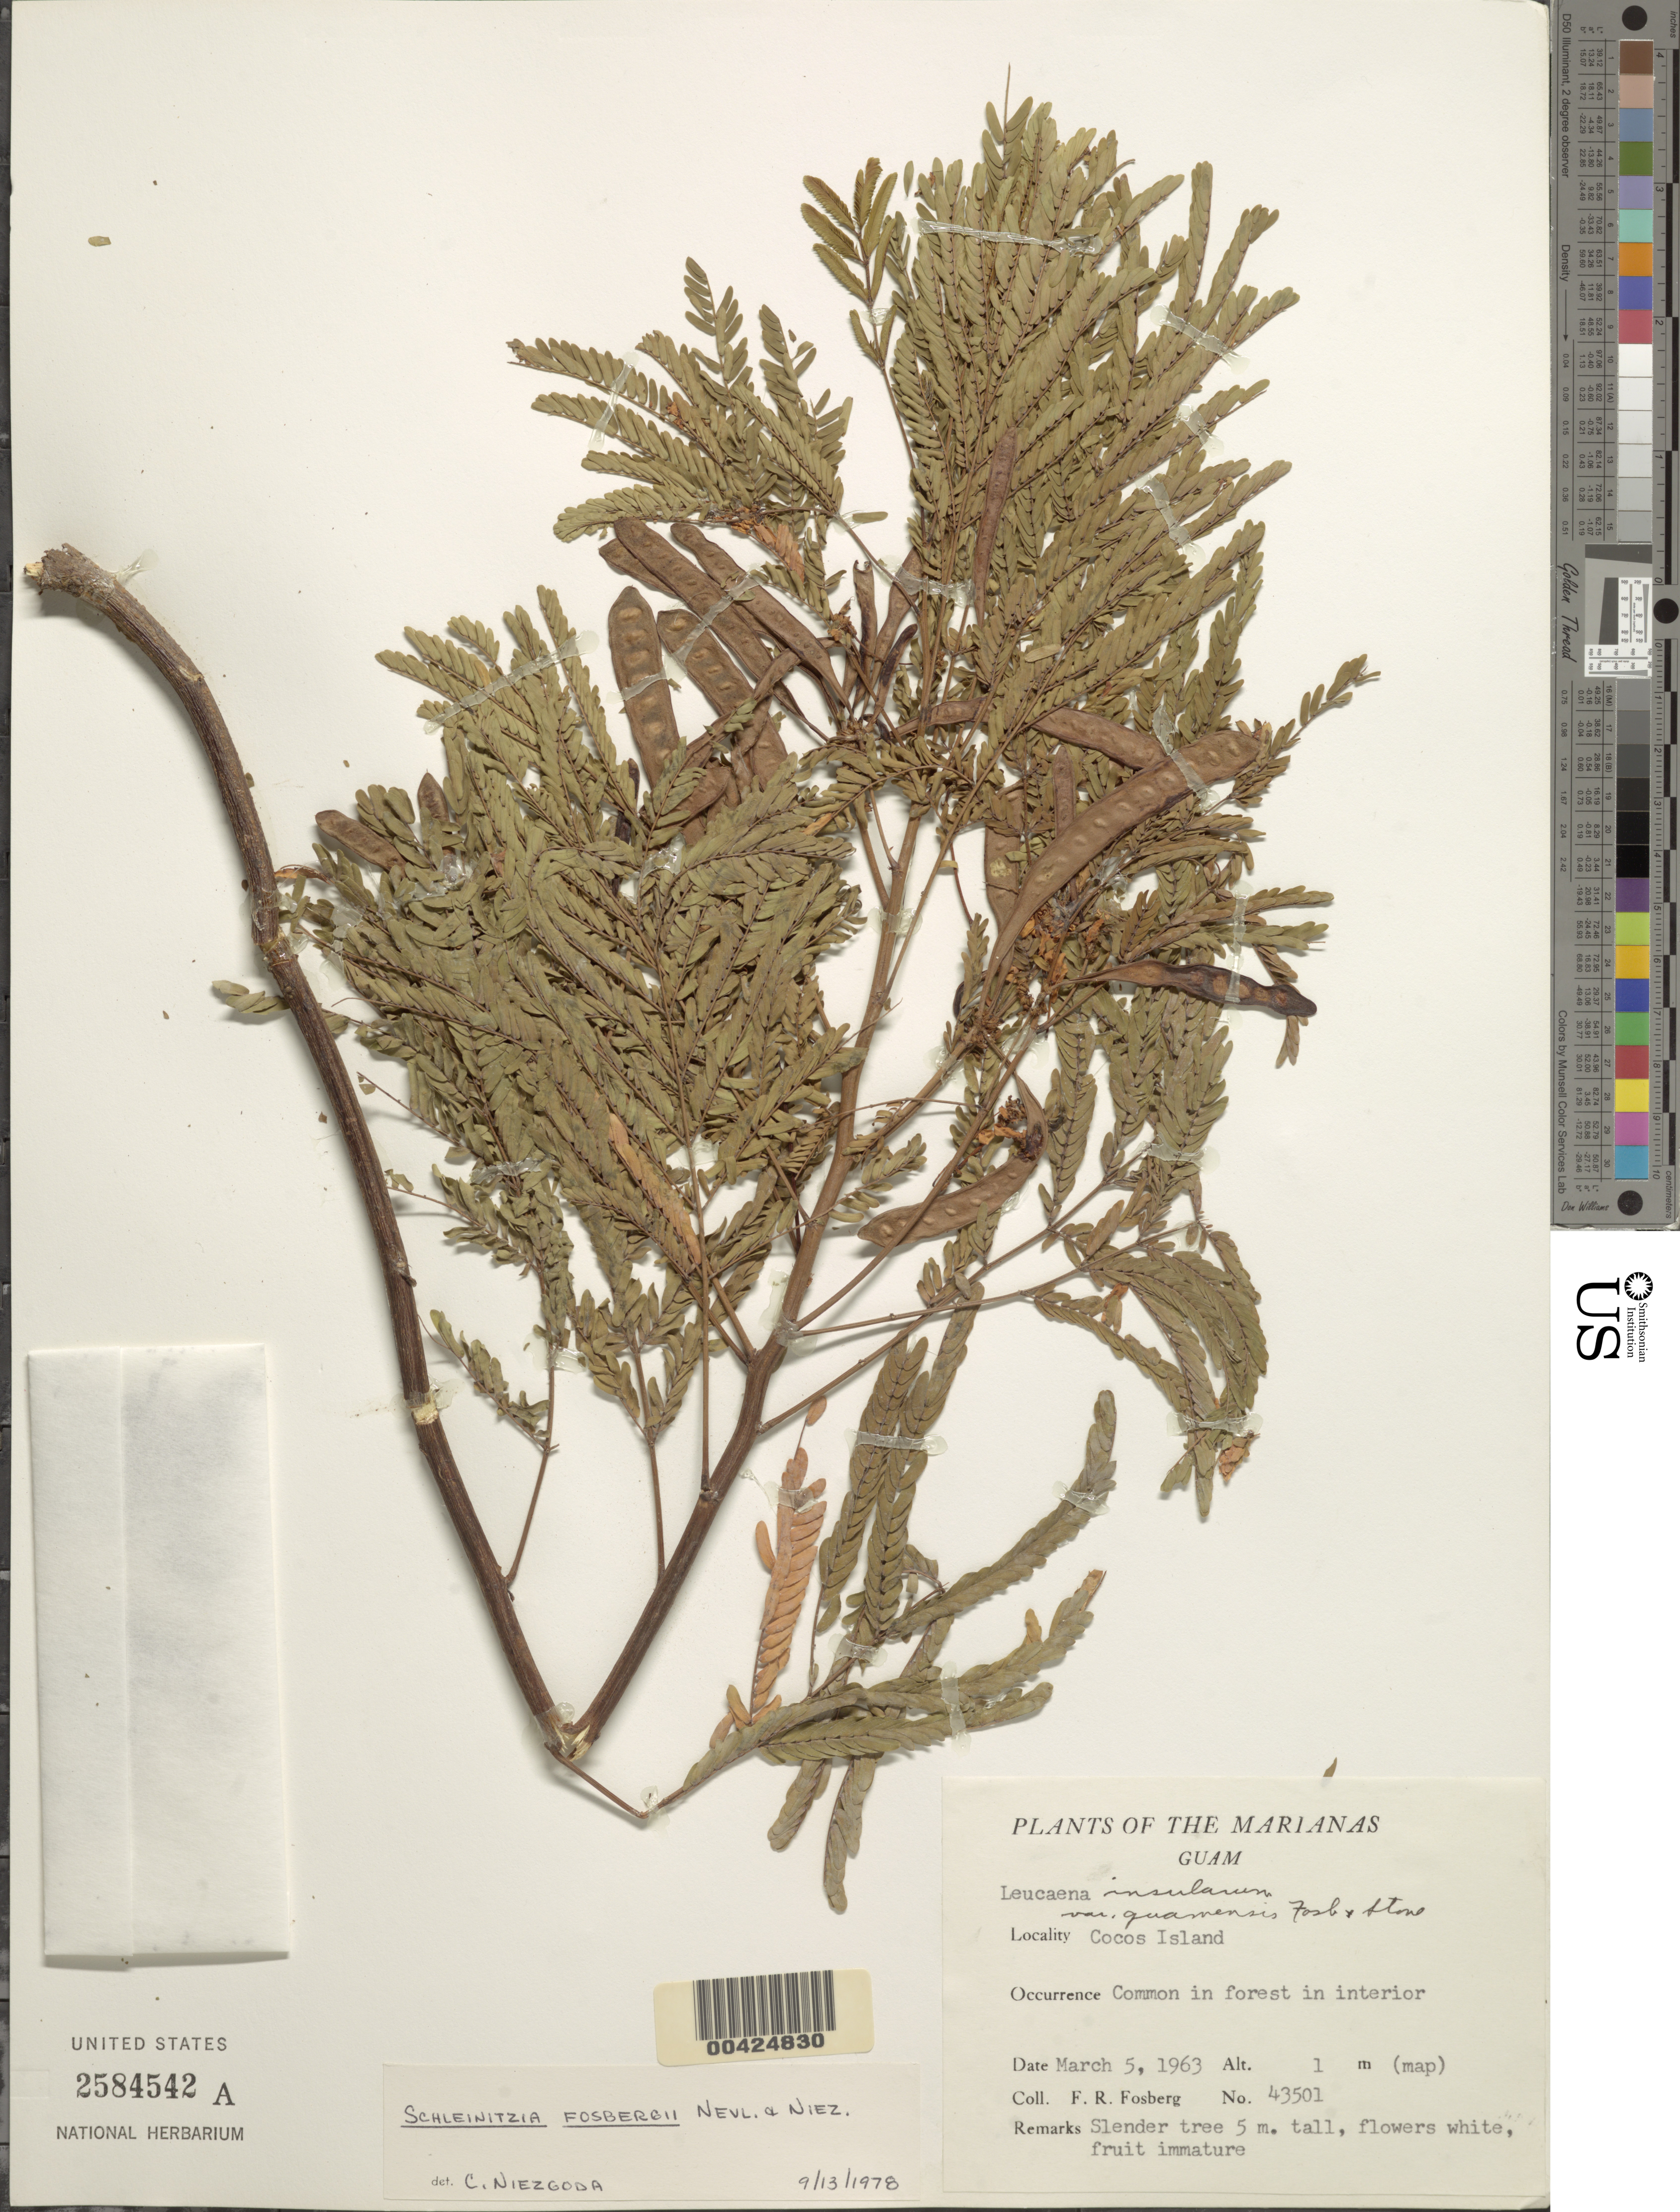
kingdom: Plantae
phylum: Tracheophyta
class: Magnoliopsida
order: Fabales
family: Fabaceae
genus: Schleinitzia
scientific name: Schleinitzia fosbergii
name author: Nevl. & Niez.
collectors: F. R. Fosberg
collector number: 43501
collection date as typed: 05 Mar 1963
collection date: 1963-03-05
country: Guam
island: Guam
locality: Cocos island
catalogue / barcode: US 2584542A